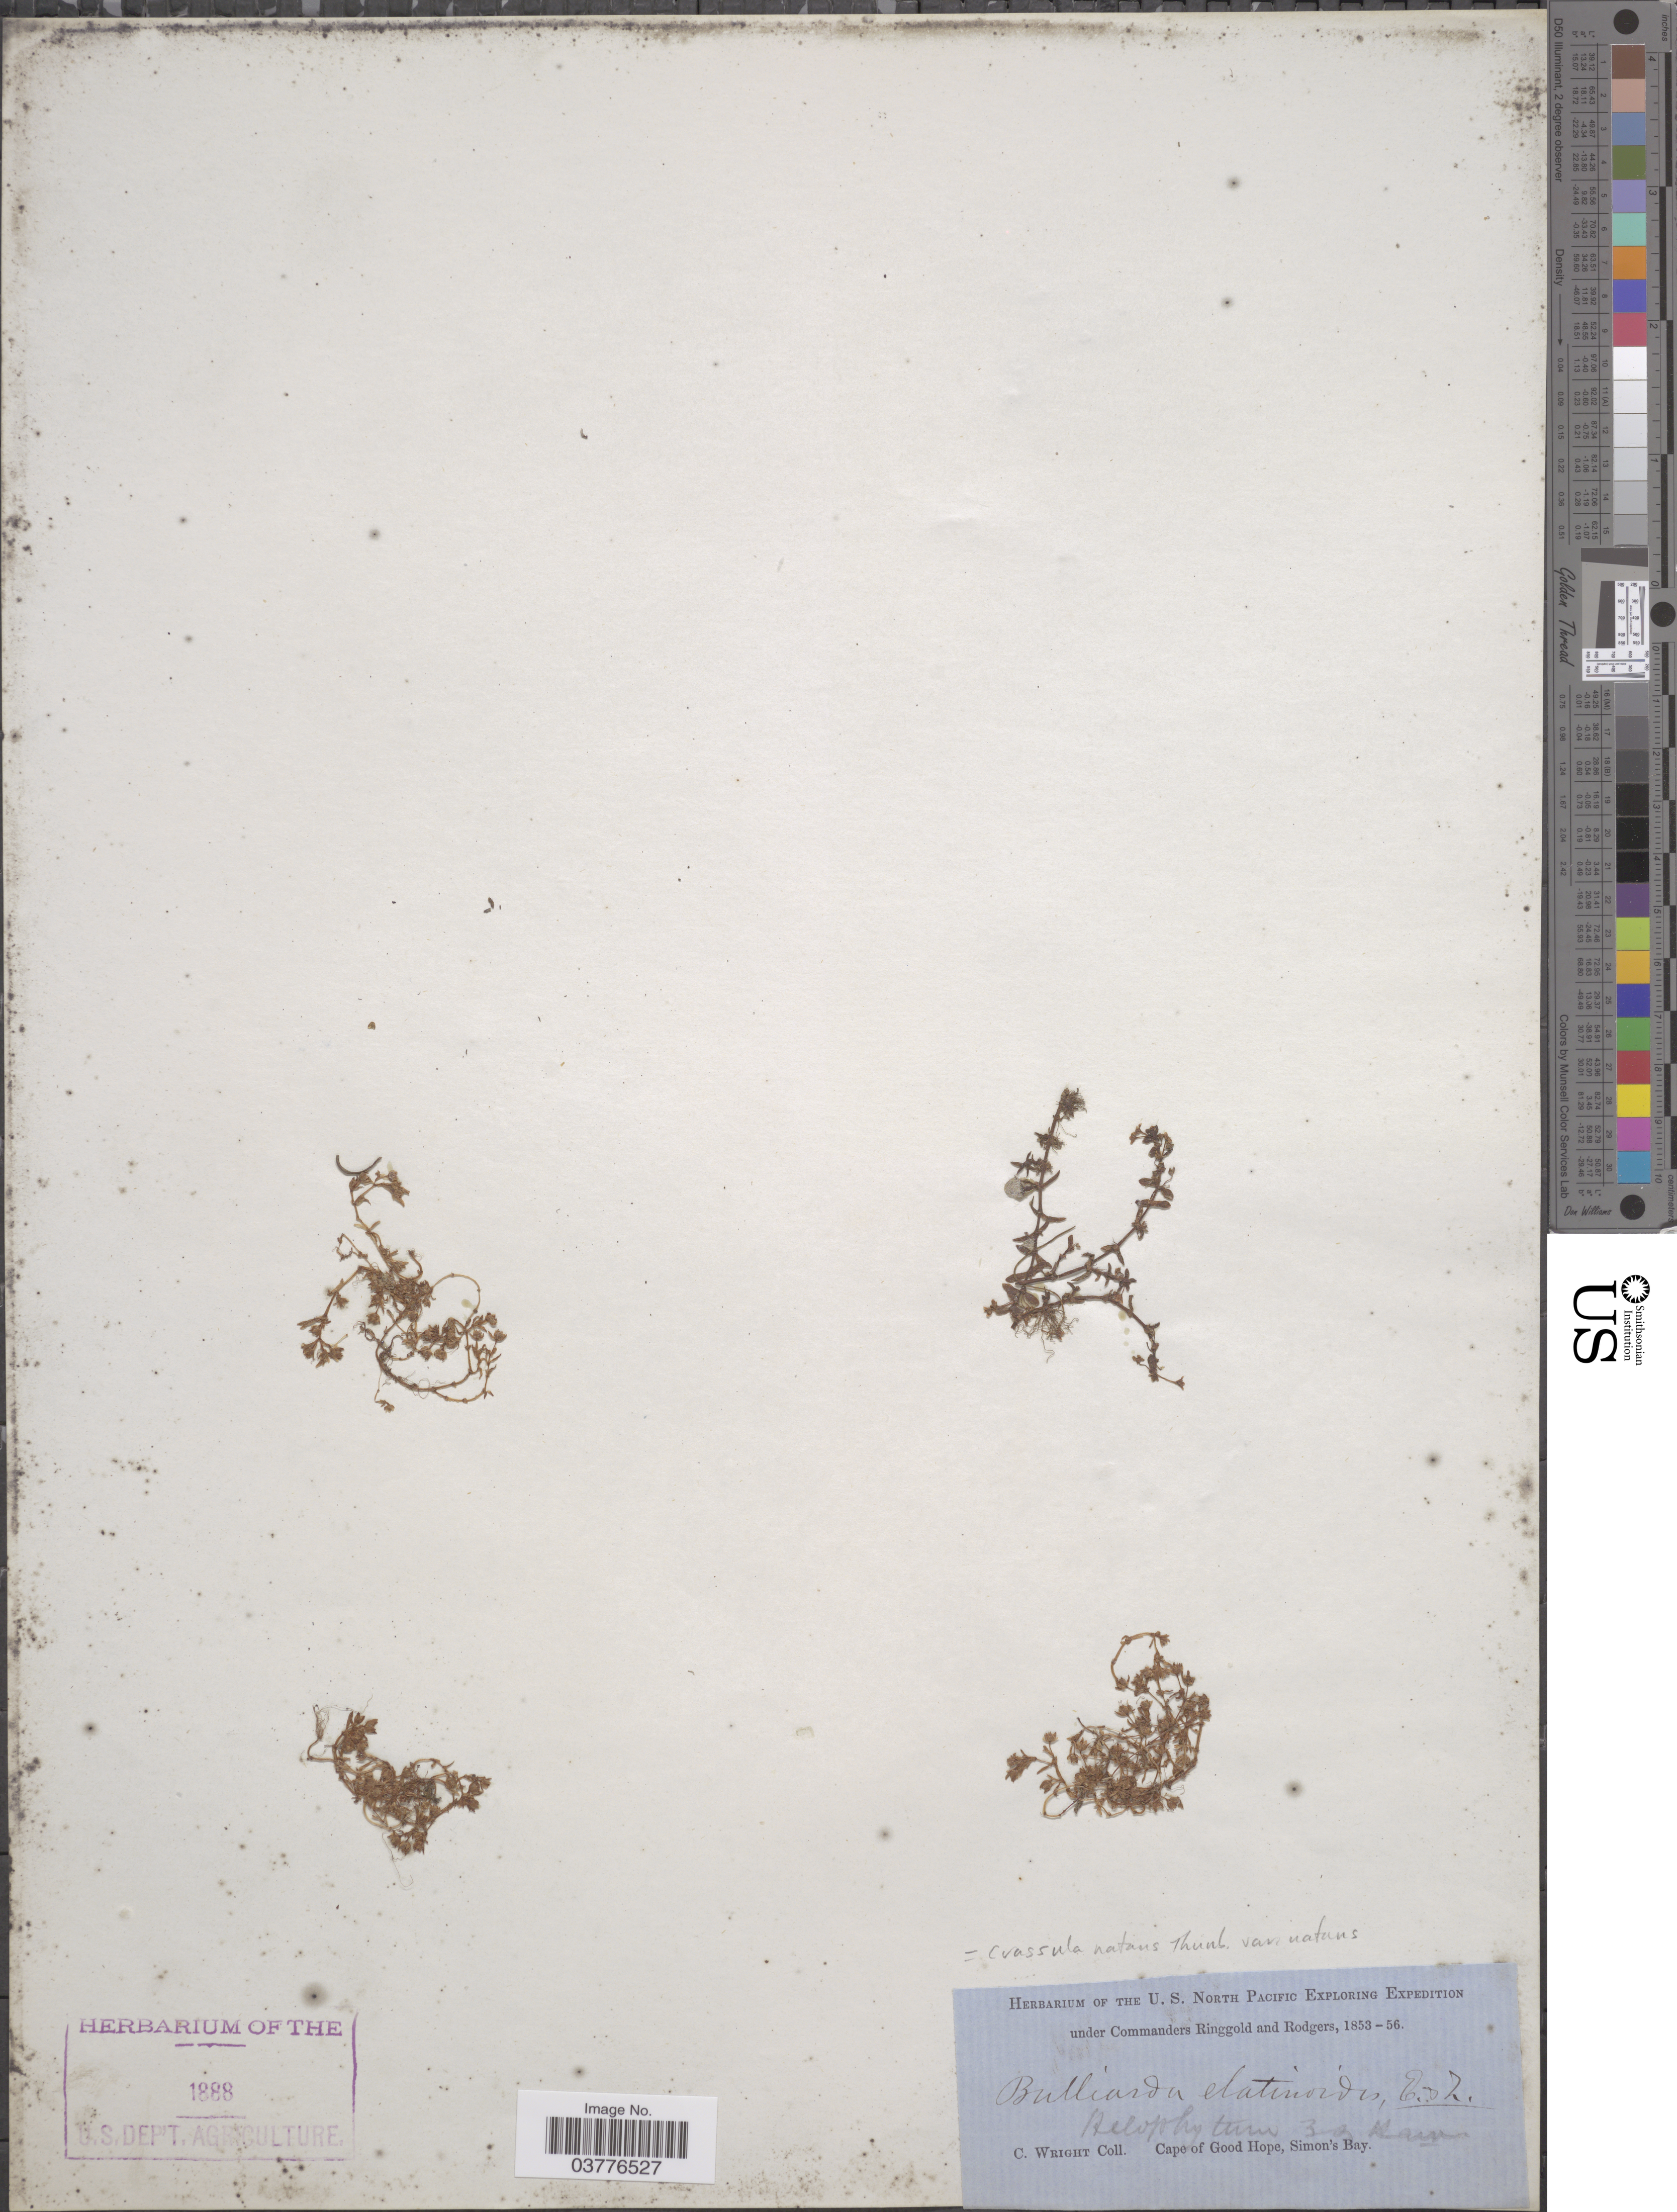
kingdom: Plantae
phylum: Tracheophyta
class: Magnoliopsida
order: Saxifragales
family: Crassulaceae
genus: Crassula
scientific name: Crassula natans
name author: Thunb.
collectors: C. Wright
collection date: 1853/1856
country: South Africa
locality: Helophytum 39* rain*. Cape of Good Hope, Simon's Bay.